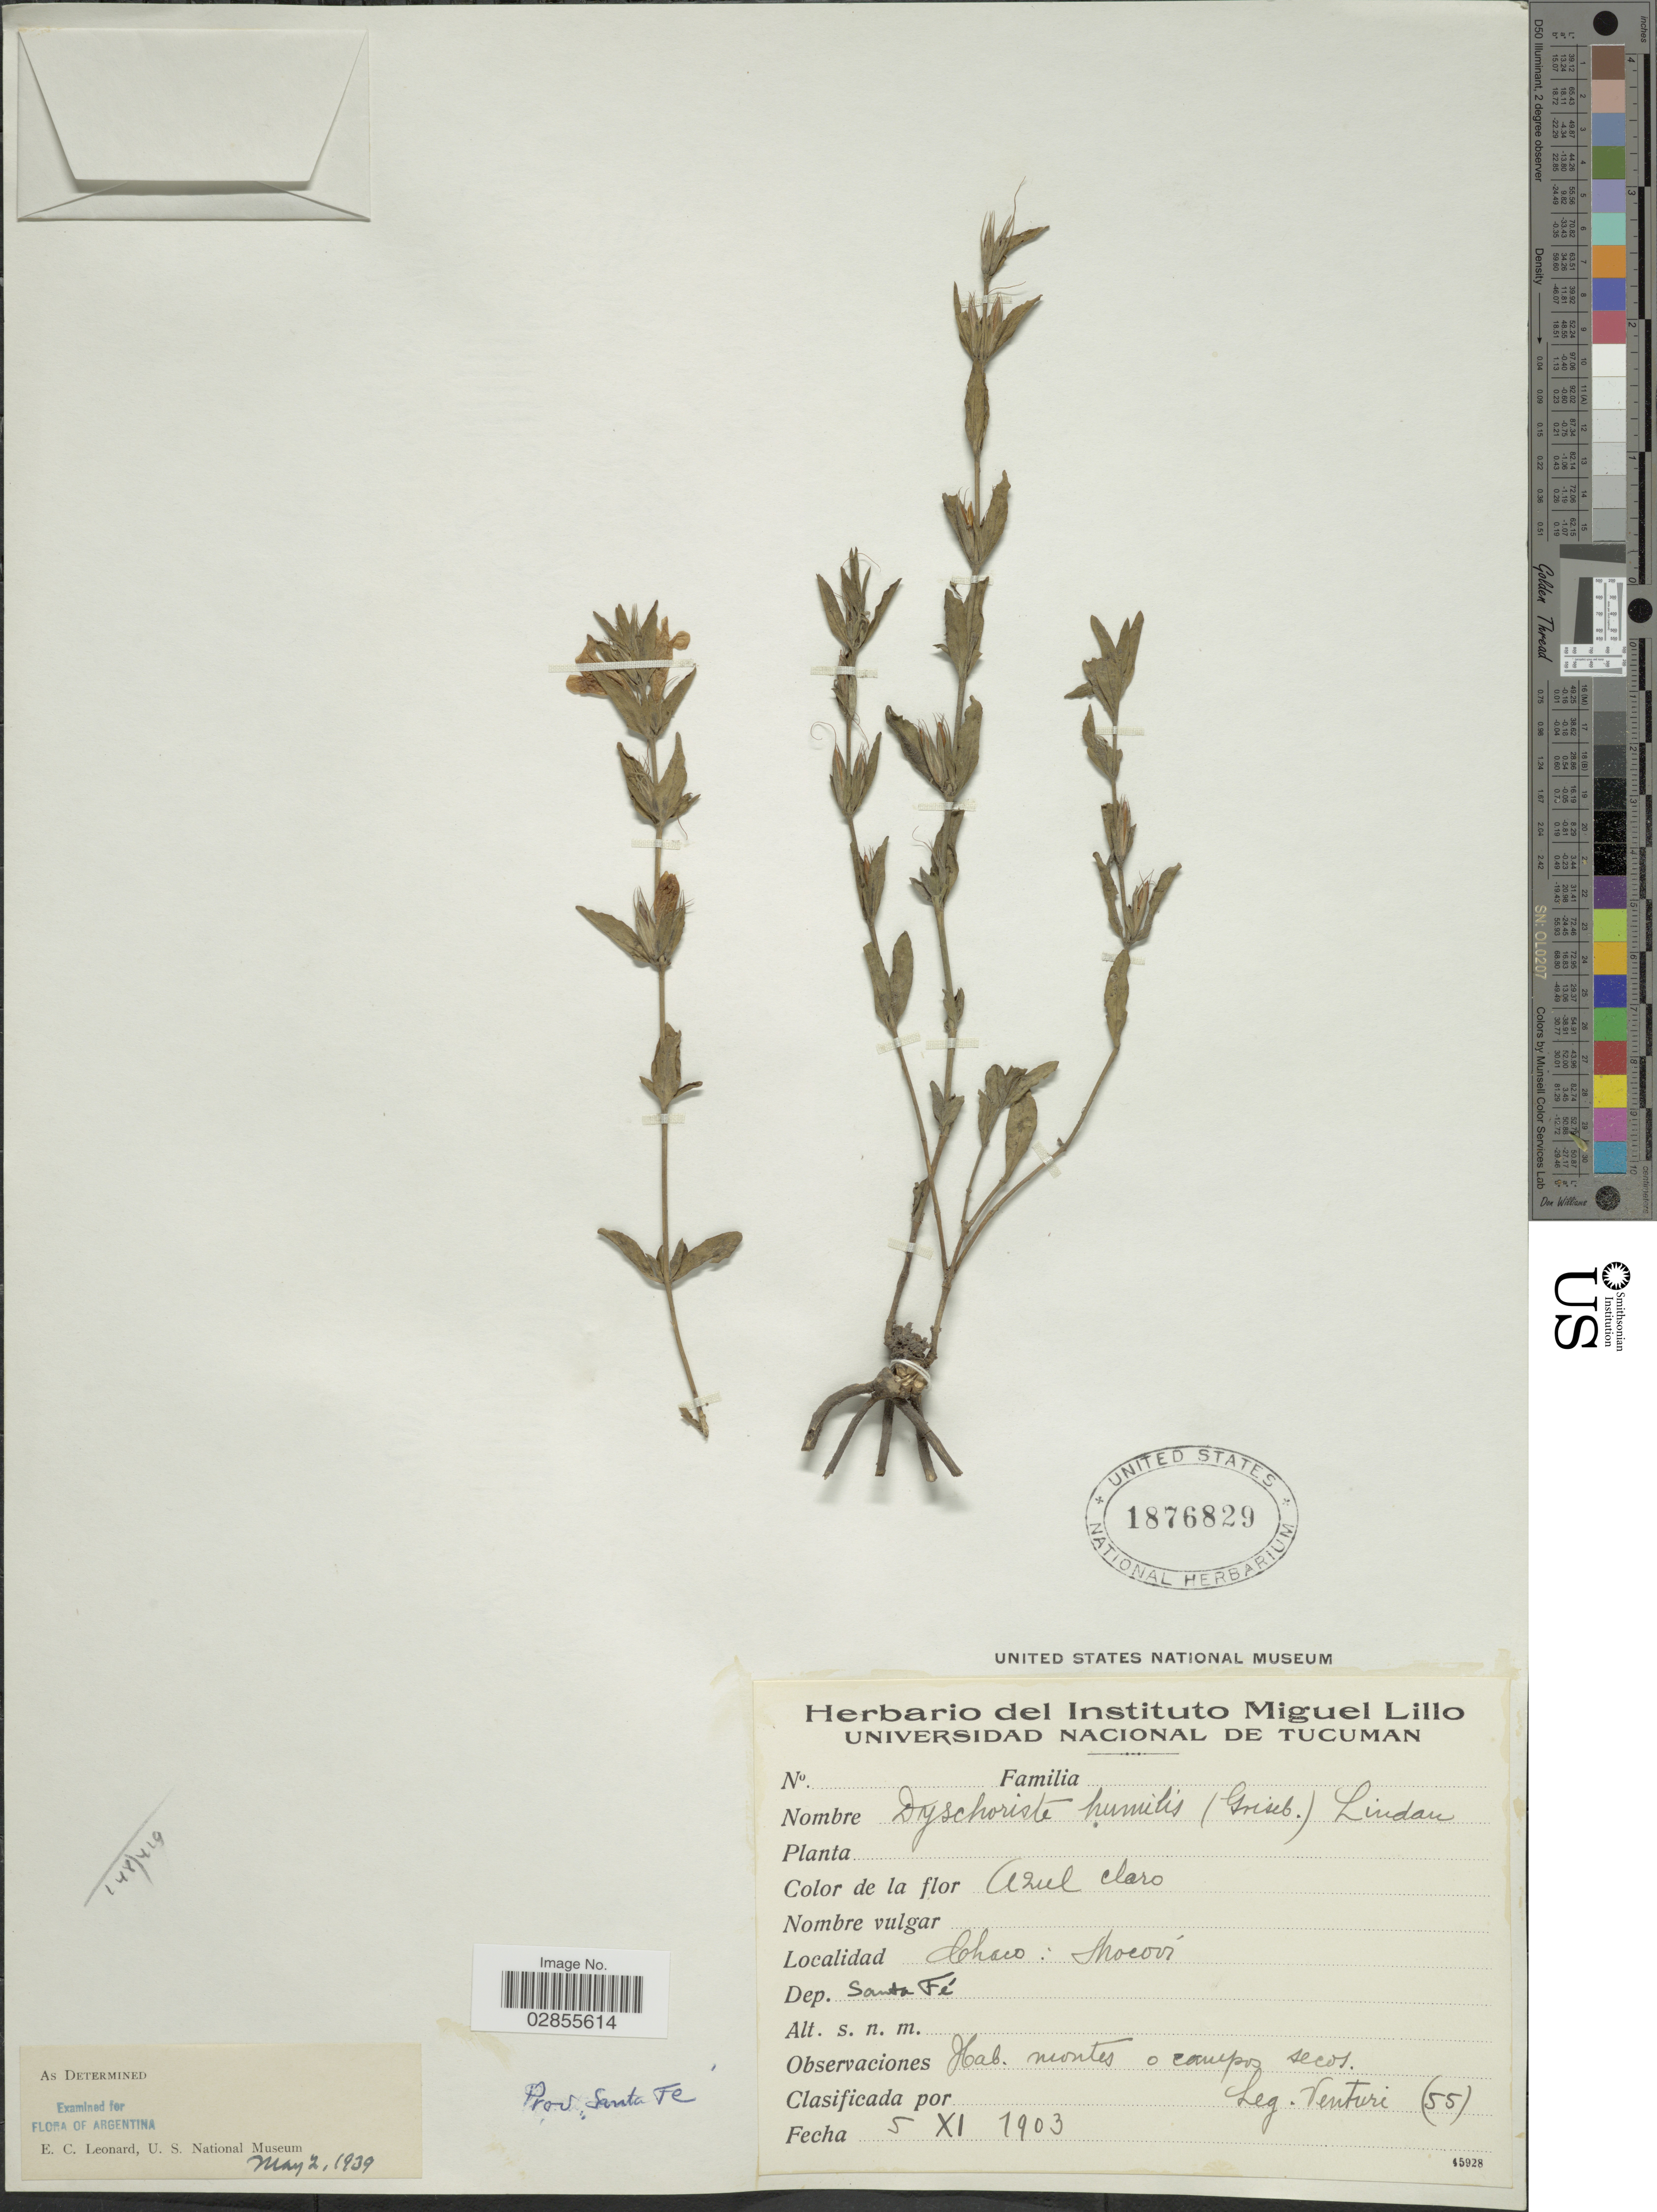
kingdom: Plantae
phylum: Tracheophyta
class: Magnoliopsida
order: Lamiales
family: Acanthaceae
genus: Dyschoriste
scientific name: Dyschoriste humilis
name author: Lindau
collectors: Venturi, --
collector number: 55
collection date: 1903-11-05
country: Argentina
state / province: Santa Fe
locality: Chaco: Mocovi. Dep. Santa Fé.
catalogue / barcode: US 1876829